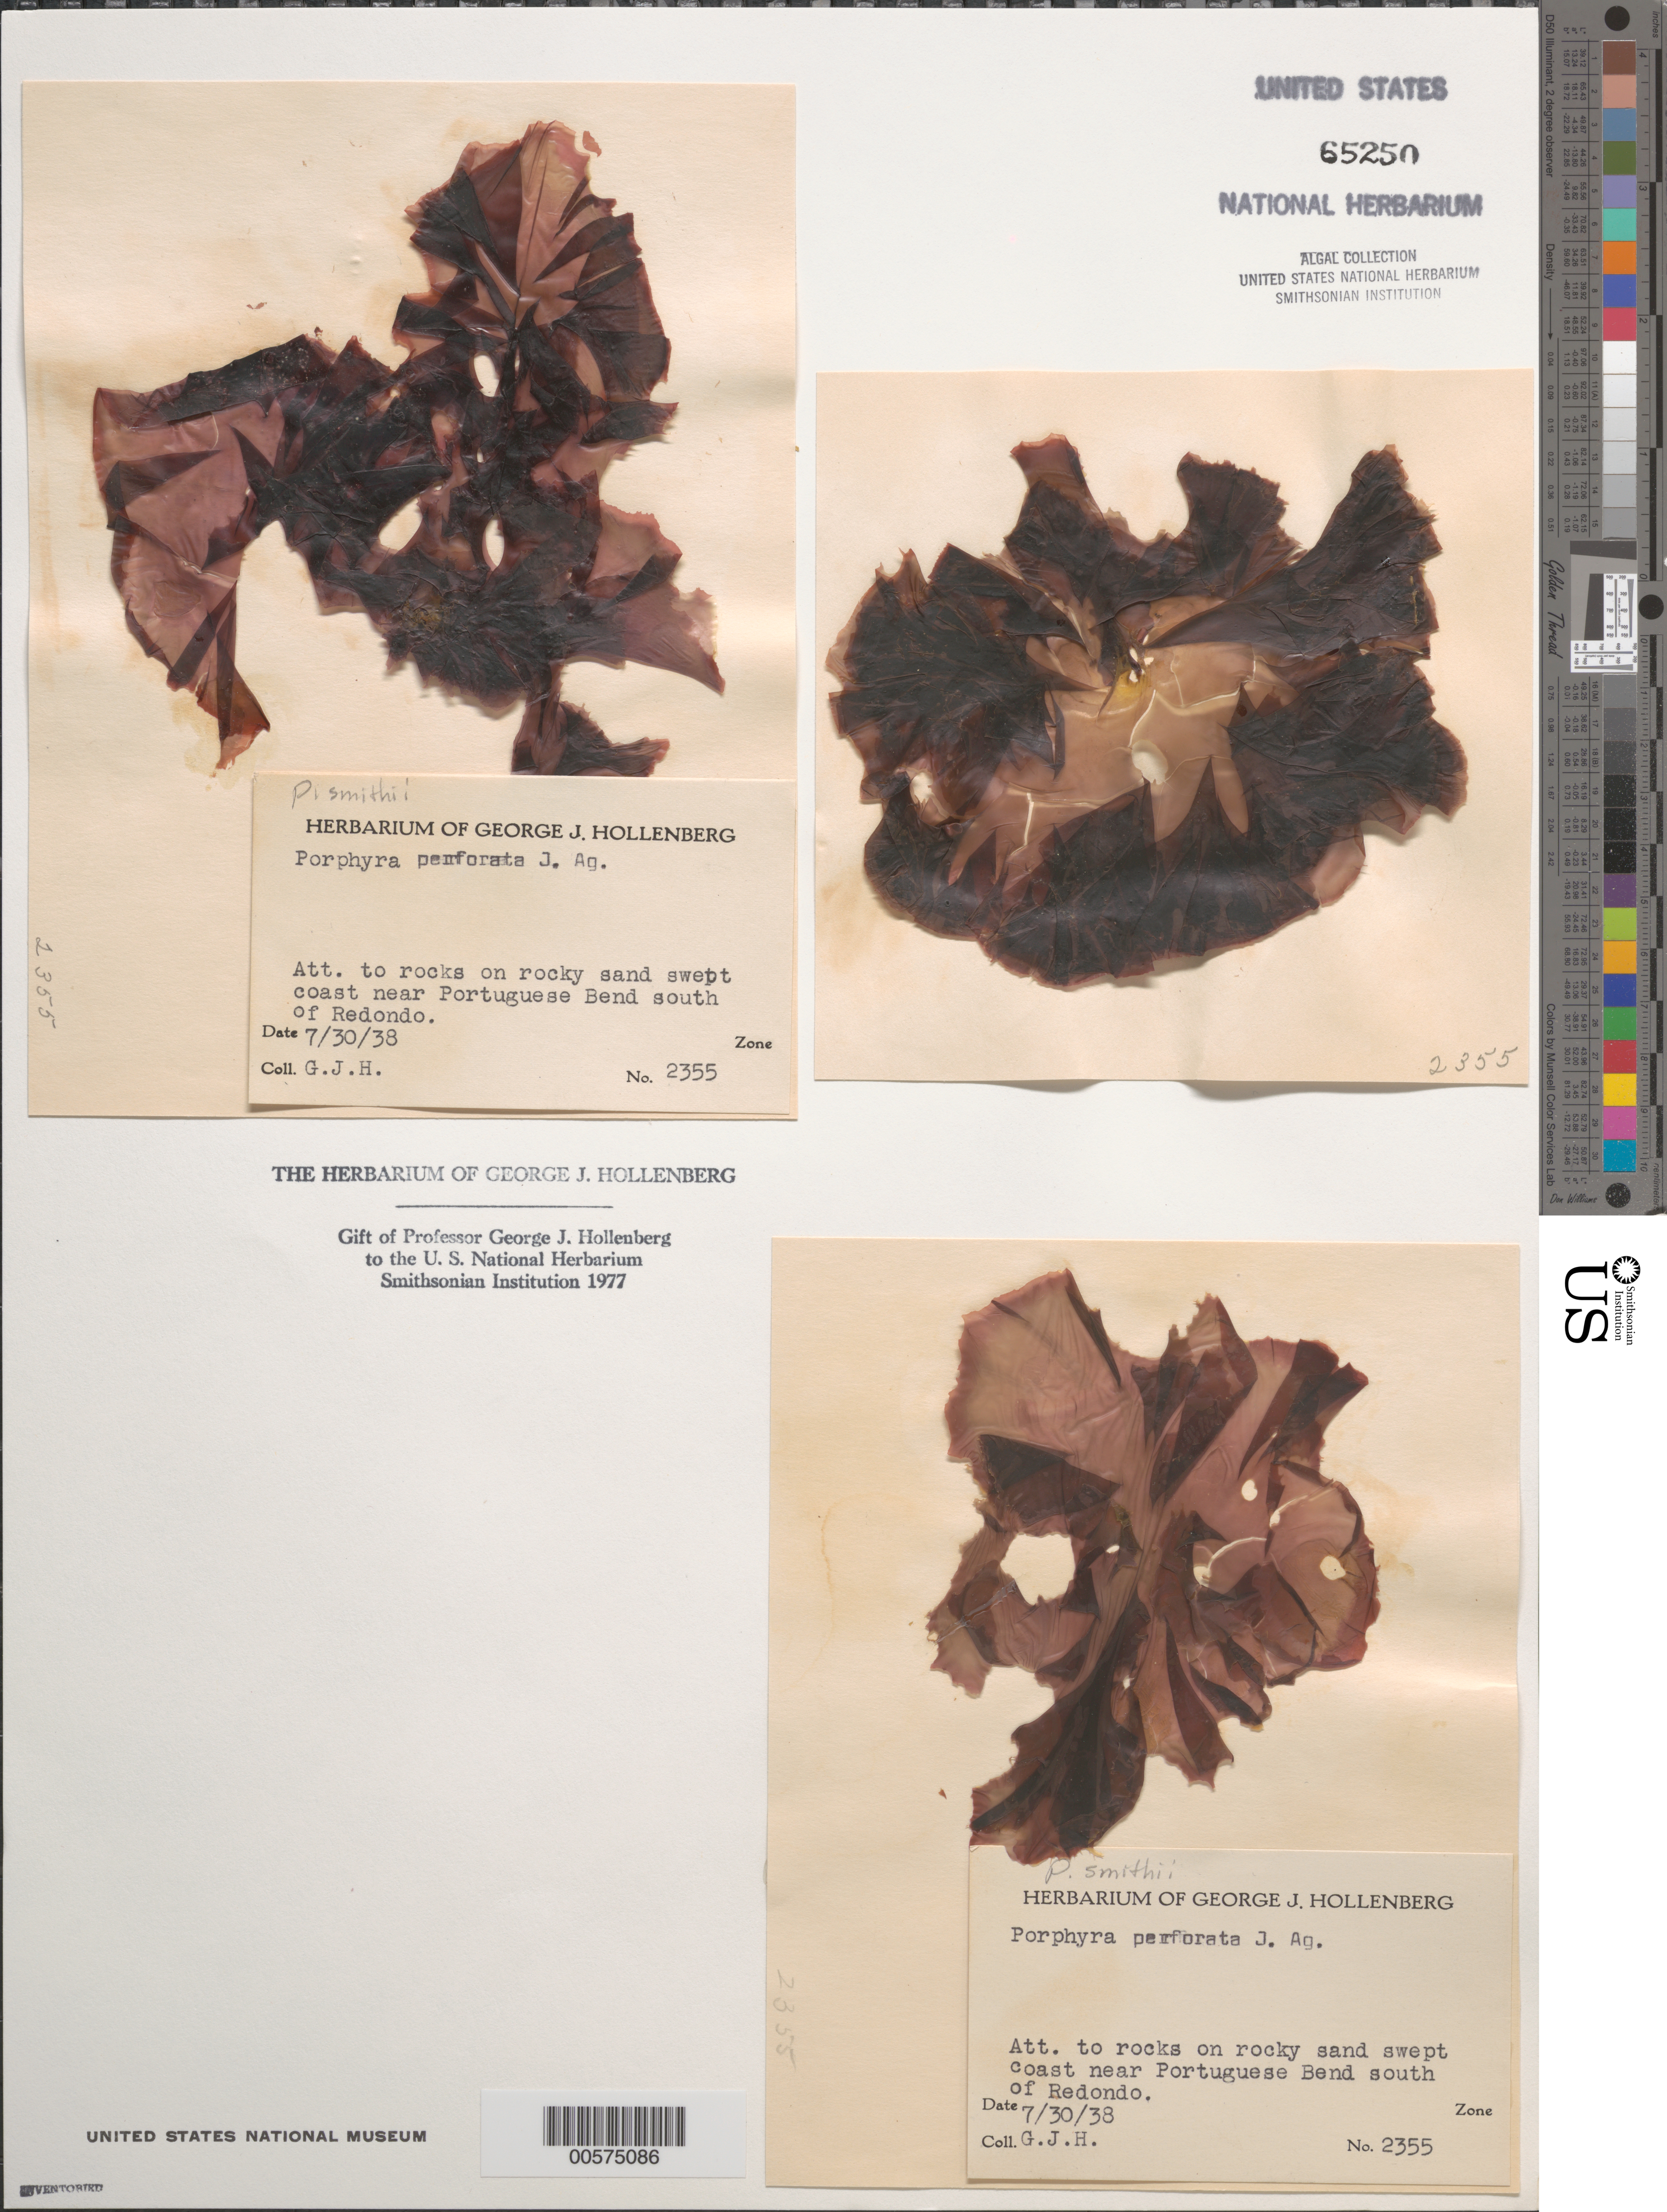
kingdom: Plantae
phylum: Rhodophyta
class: Bangiophyceae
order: Bangiales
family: Bangiaceae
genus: Pyropia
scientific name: Pyropia smithii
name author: (Hollenb. & I.A. Abbott) S.C. Lindstrom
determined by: Algae name updating Project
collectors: G. Hollenberg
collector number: GJH 2355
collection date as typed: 30 Jul 1938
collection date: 1938-07-30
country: United States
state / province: California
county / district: Los Angeles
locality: Near Portuguese Bend, south of Redondo Beach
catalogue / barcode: US 65250